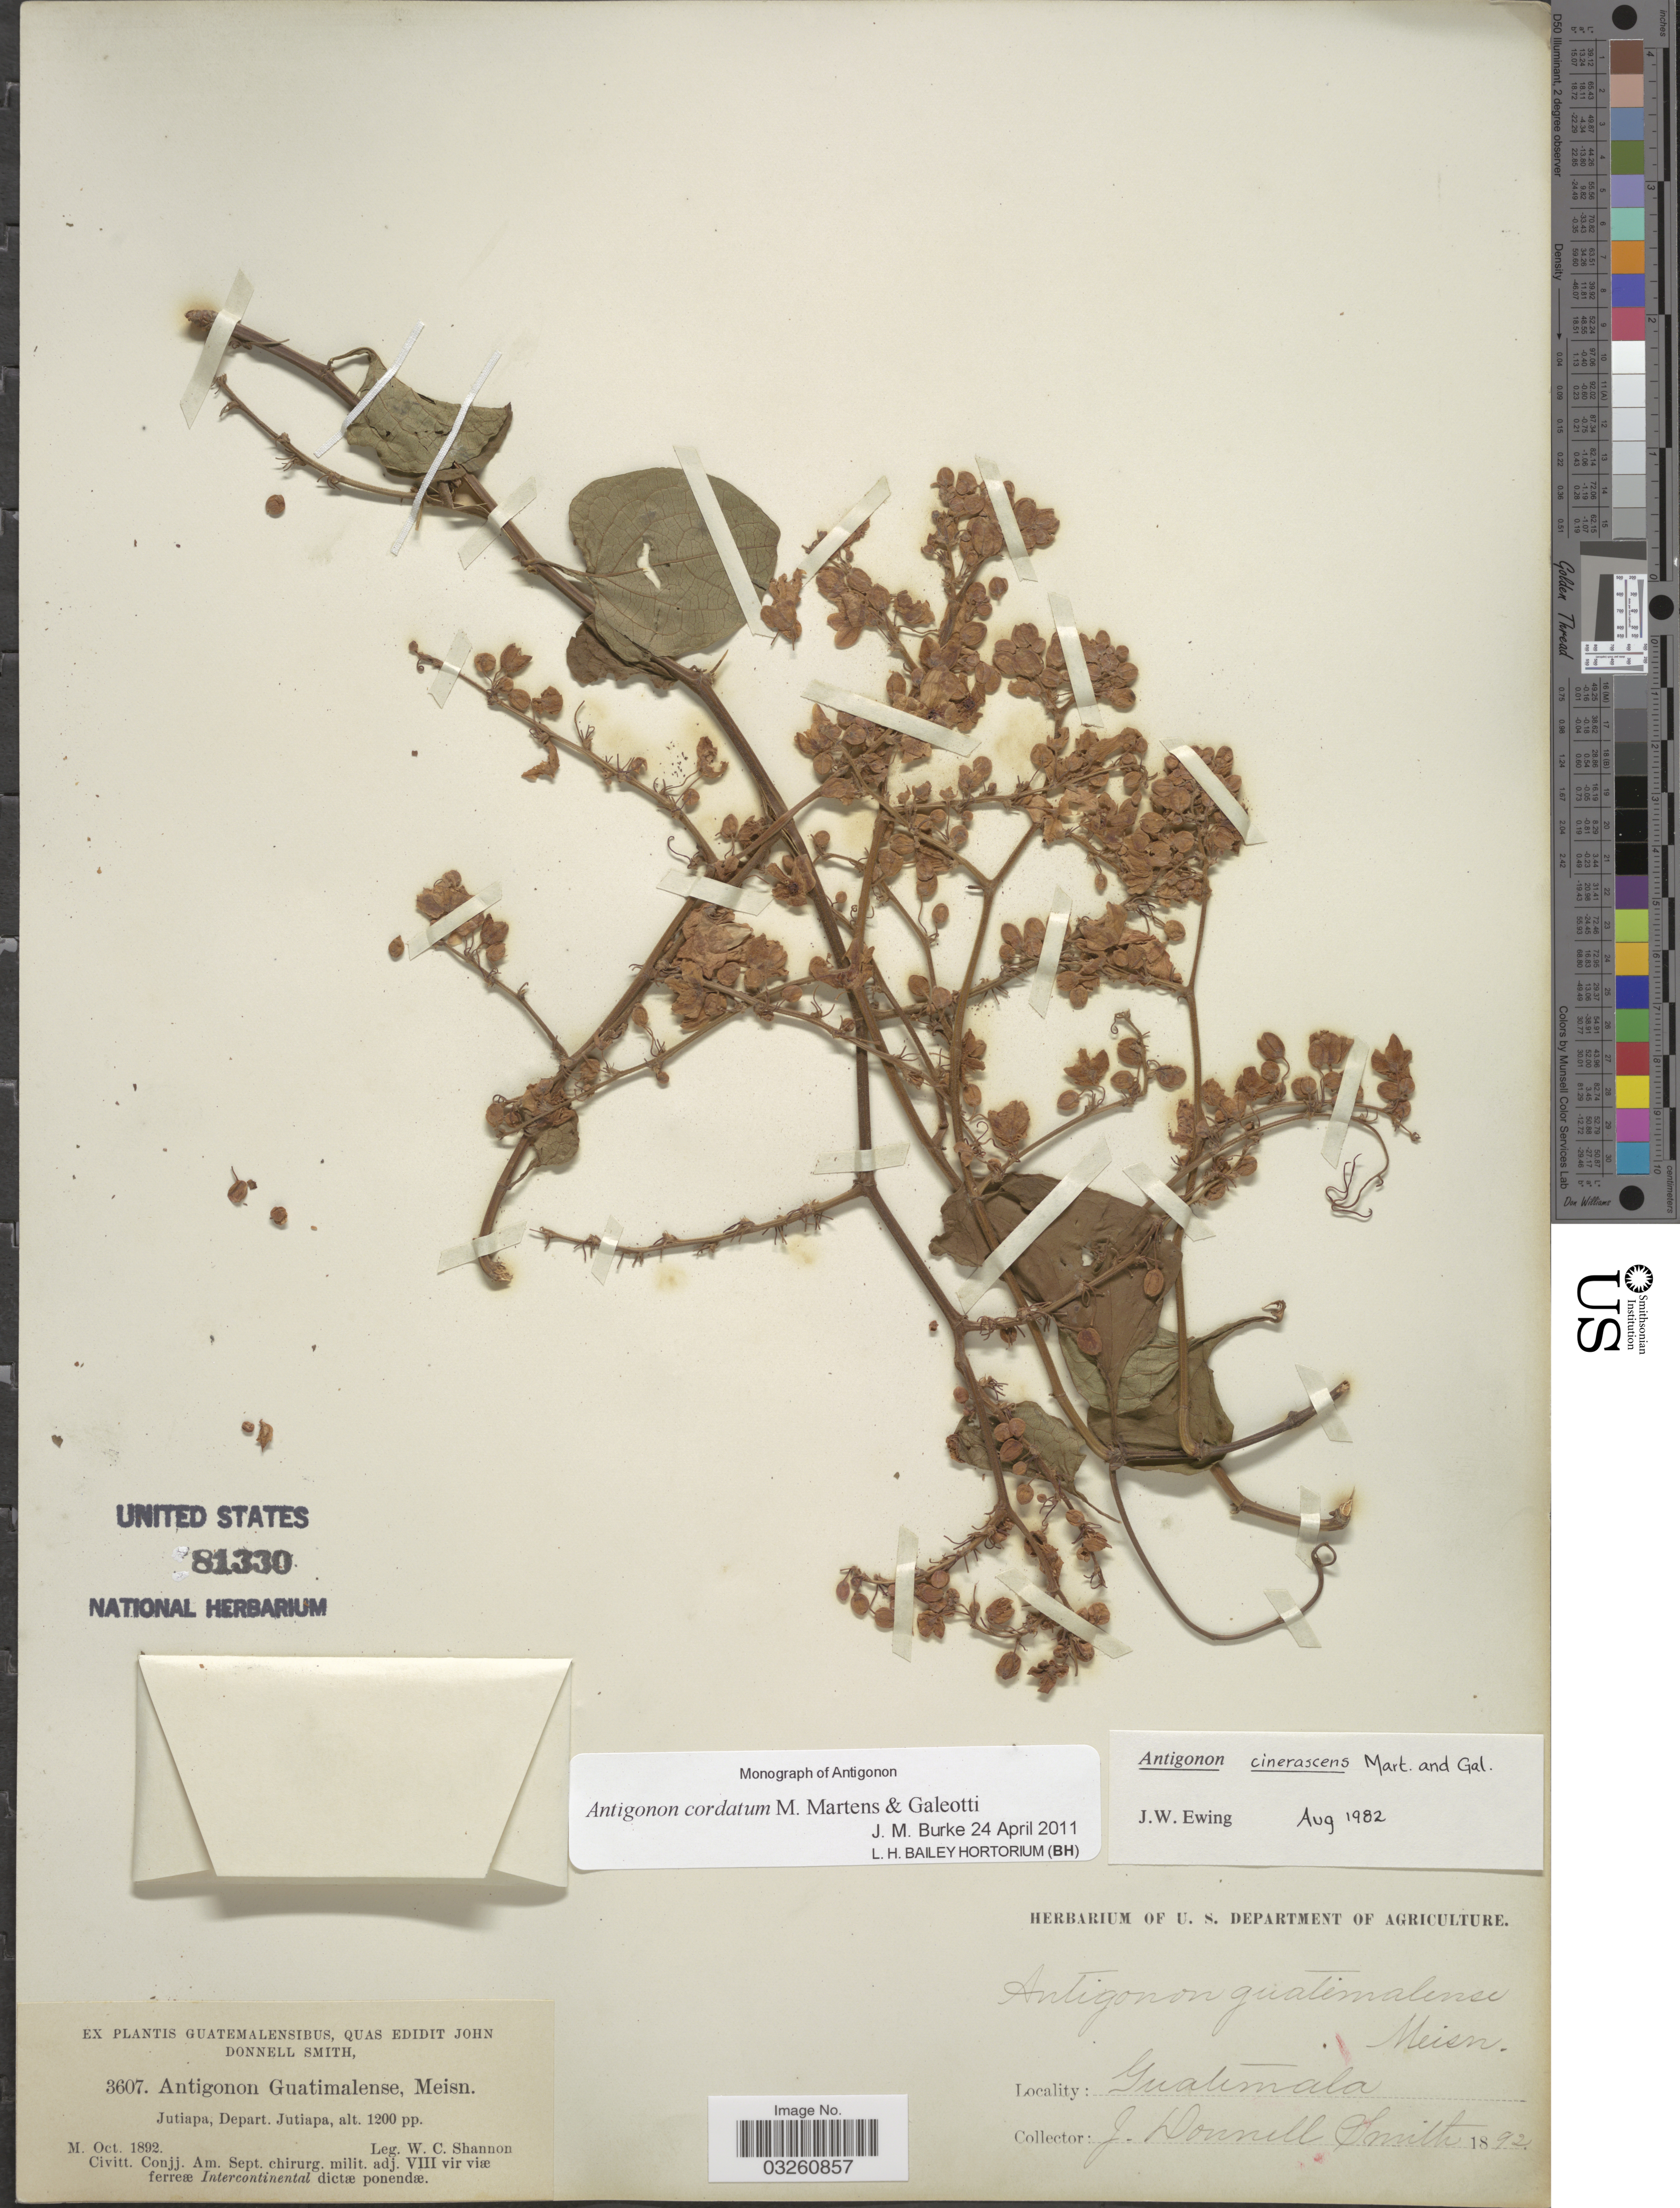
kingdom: Plantae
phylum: Tracheophyta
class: Magnoliopsida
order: Caryophyllales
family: Polygonaceae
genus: Antigonon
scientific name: Antigonon cordatum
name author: M. Martens & Galeotti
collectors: W. C. Shannon & J. Donnell Smith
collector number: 3607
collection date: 1892-10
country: Guatemala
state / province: Jutiapa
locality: Jutiapa, Depart. Jutiapa.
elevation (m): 366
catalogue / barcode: US 81330